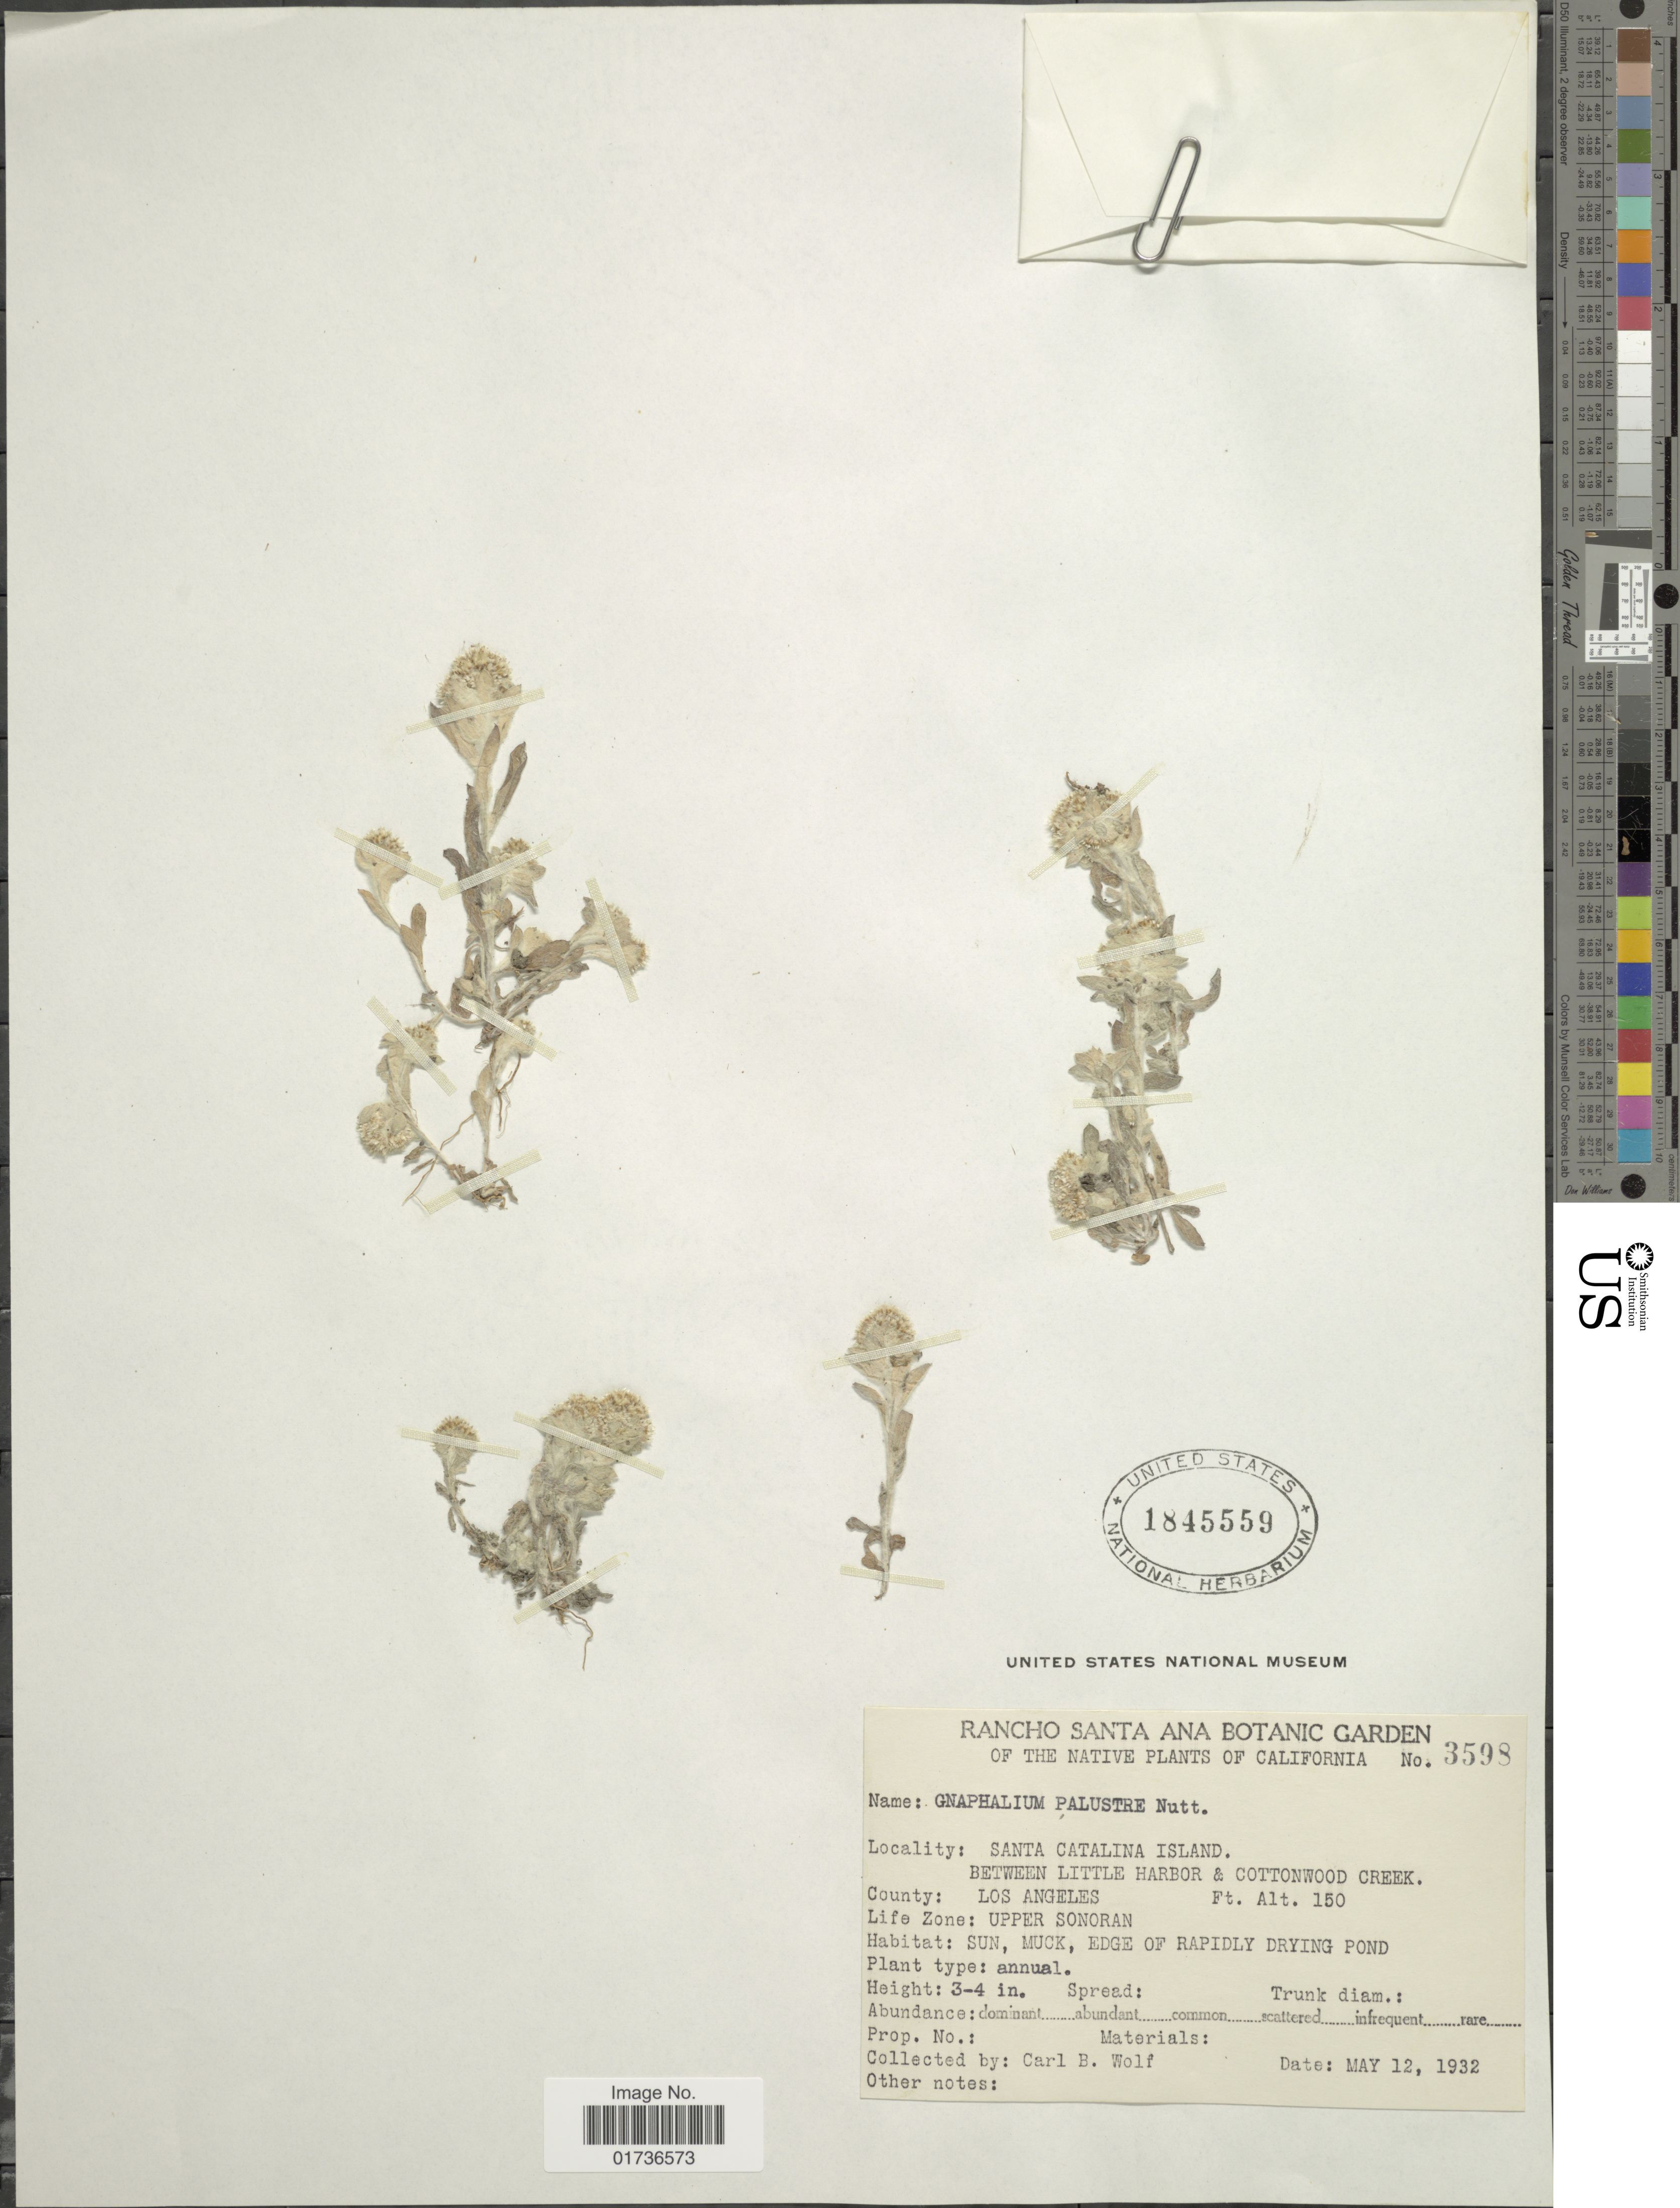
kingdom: Plantae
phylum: Tracheophyta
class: Magnoliopsida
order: Asterales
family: Asteraceae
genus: Gnaphalium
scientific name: Gnaphalium palustre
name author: Nutt.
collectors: C. B. Wolf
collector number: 3598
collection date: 1932-05-12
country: United States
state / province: California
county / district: Los Angeles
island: Santa Catalina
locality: The native plants of California, Santa Catalina Island. between Little Harbor & Cottonwood Creek, County Los Angeles, Life Zone: Upper Sonoran, Sun, Muck, Edge of Rapidly Drying Pond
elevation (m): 46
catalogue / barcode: US 1845559